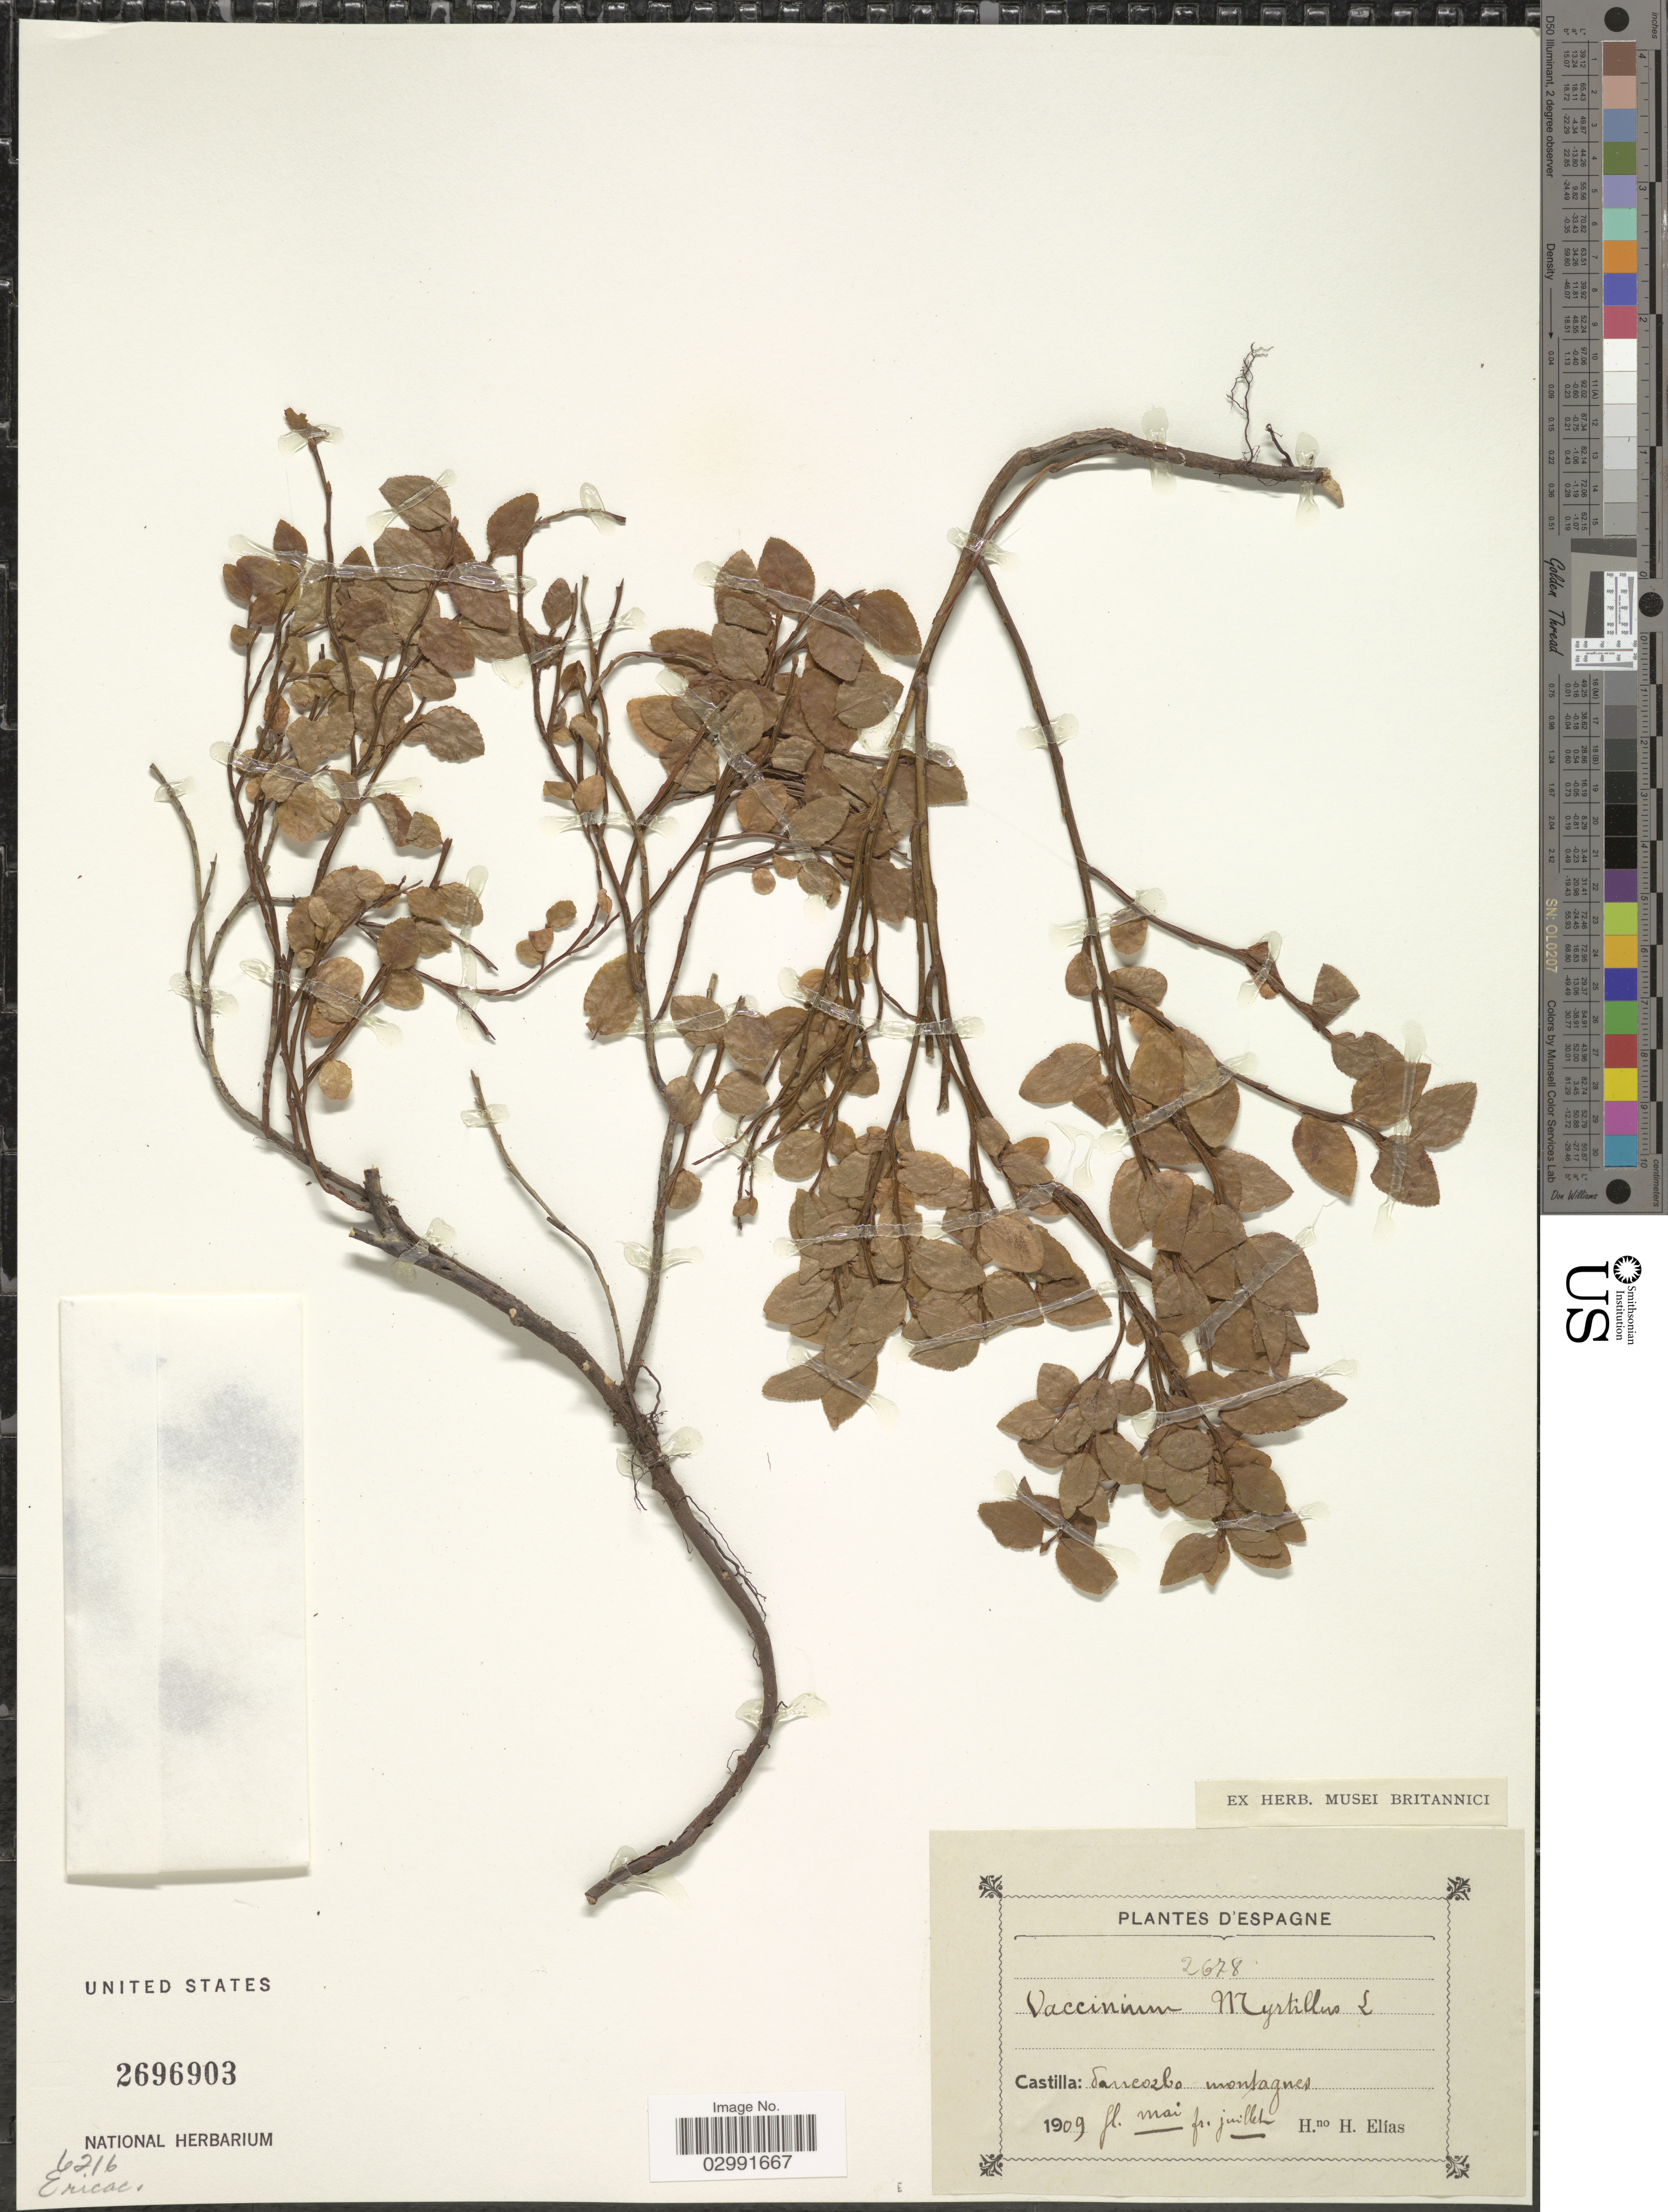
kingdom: Plantae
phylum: Tracheophyta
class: Magnoliopsida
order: Ericales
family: Ericaceae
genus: Vaccinium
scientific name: Vaccinium myrtillus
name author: L.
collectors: Bro. Elias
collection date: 1909-05/1909-07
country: Spain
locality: Castilla: Tarrcozbo montagnes.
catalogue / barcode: US 2696903